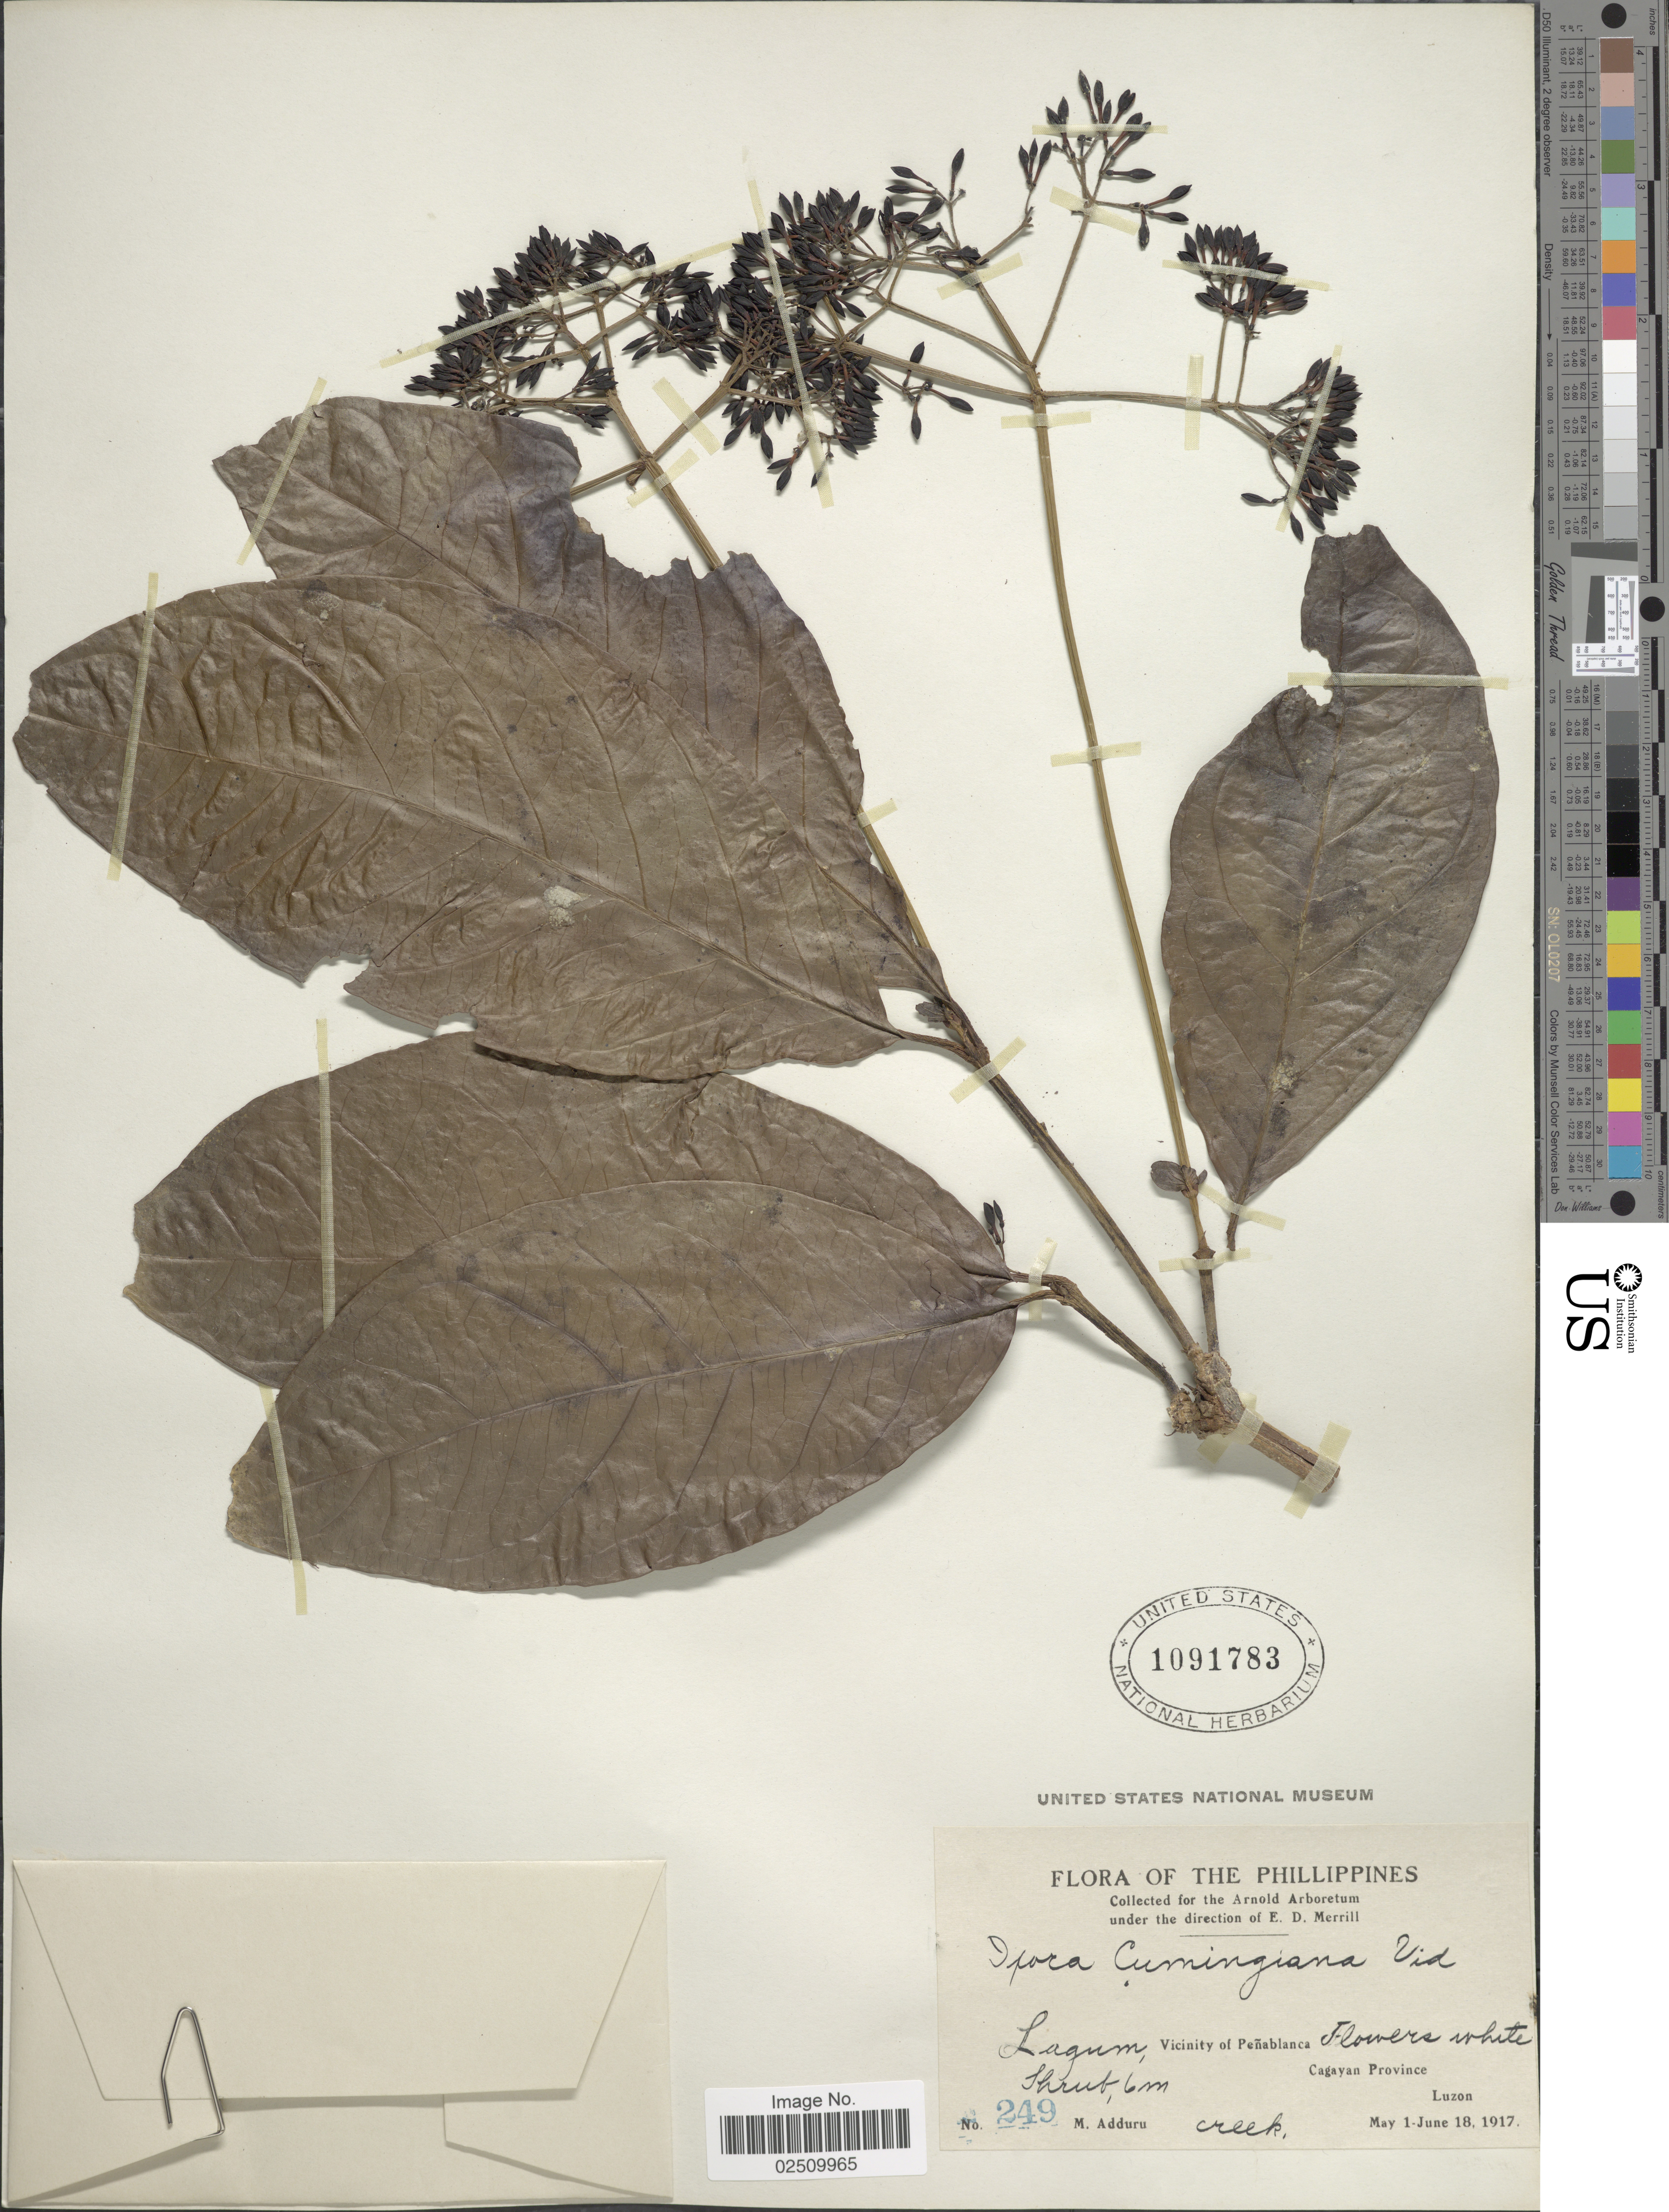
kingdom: Plantae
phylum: Tracheophyta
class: Magnoliopsida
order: Gentianales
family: Rubiaceae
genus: Ixora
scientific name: Ixora cumingiana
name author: S. Vidal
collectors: M. Adduru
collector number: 249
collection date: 1917-05-01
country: Philippines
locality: Lagum, Vicinity of Penablanca, Cagayan Province Luzon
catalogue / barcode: US 1091783